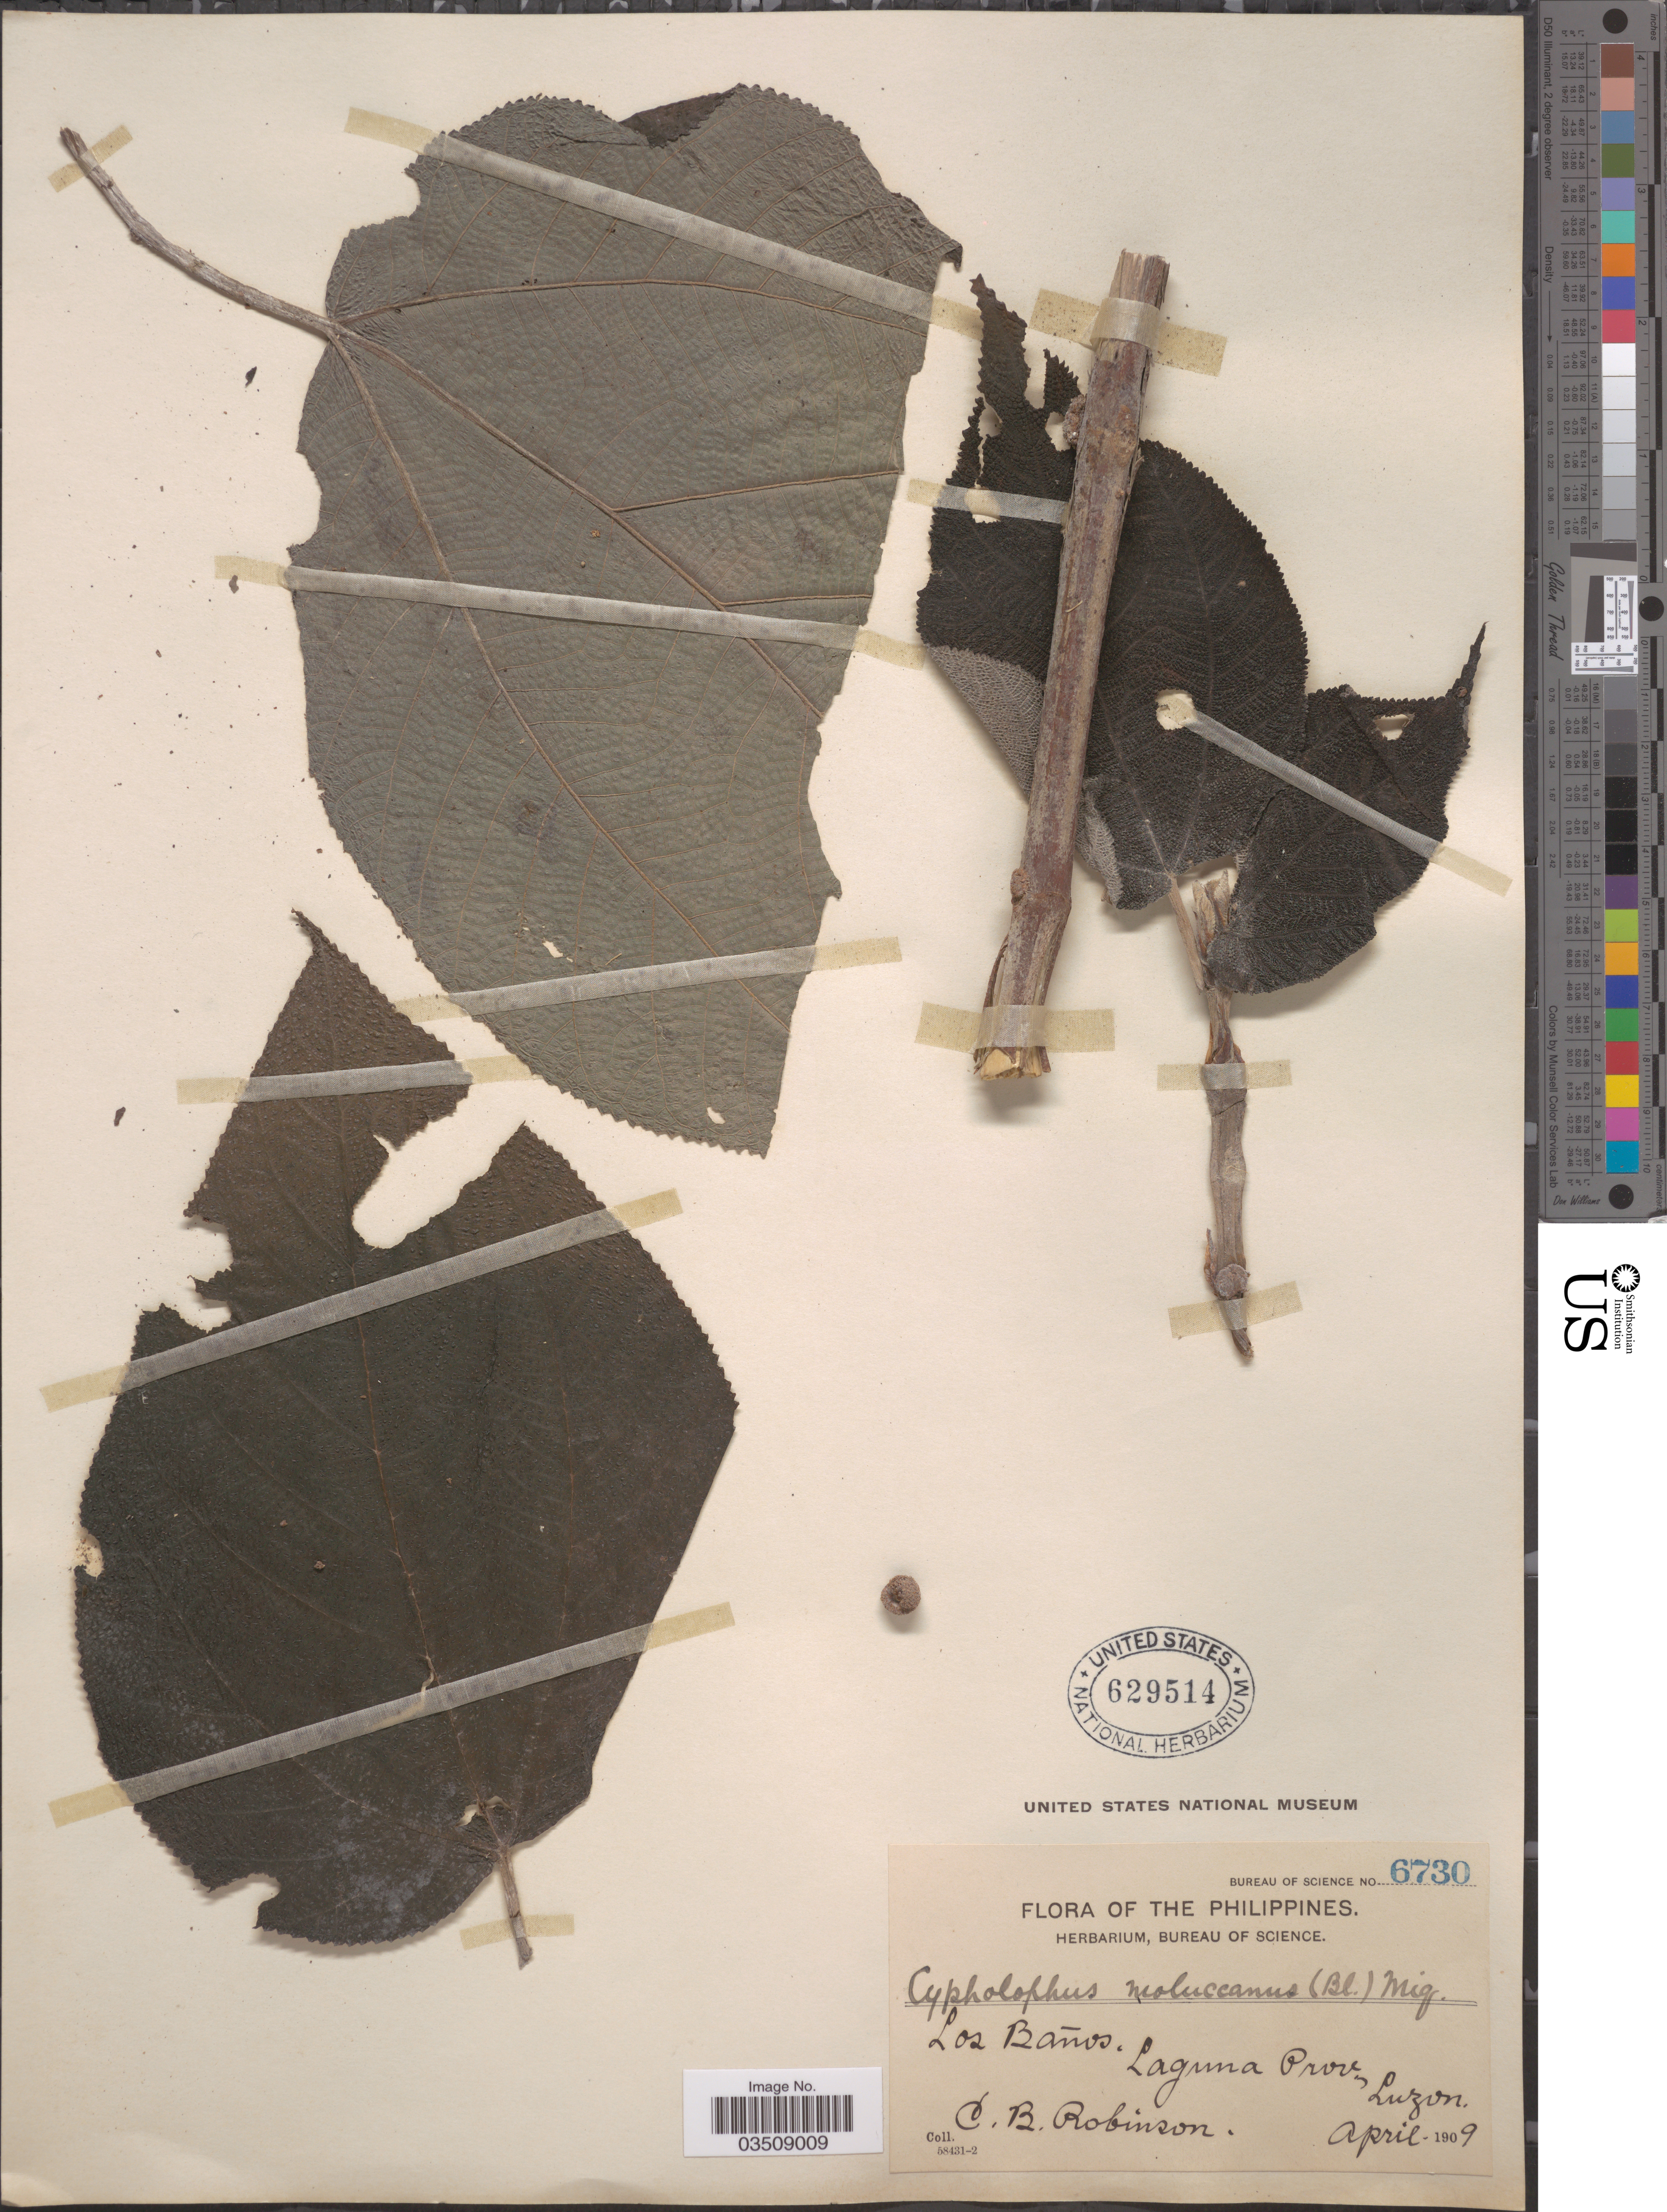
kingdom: Plantae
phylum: Tracheophyta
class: Magnoliopsida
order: Rosales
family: Urticaceae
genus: Cypholophus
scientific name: Cypholophus moluccanus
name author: (Blume) Miq.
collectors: C. Robinson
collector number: Bureau of Science 6730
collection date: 1909-04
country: Philippines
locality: Los Baños, Laguna Prov., Luzon.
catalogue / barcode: US 629514